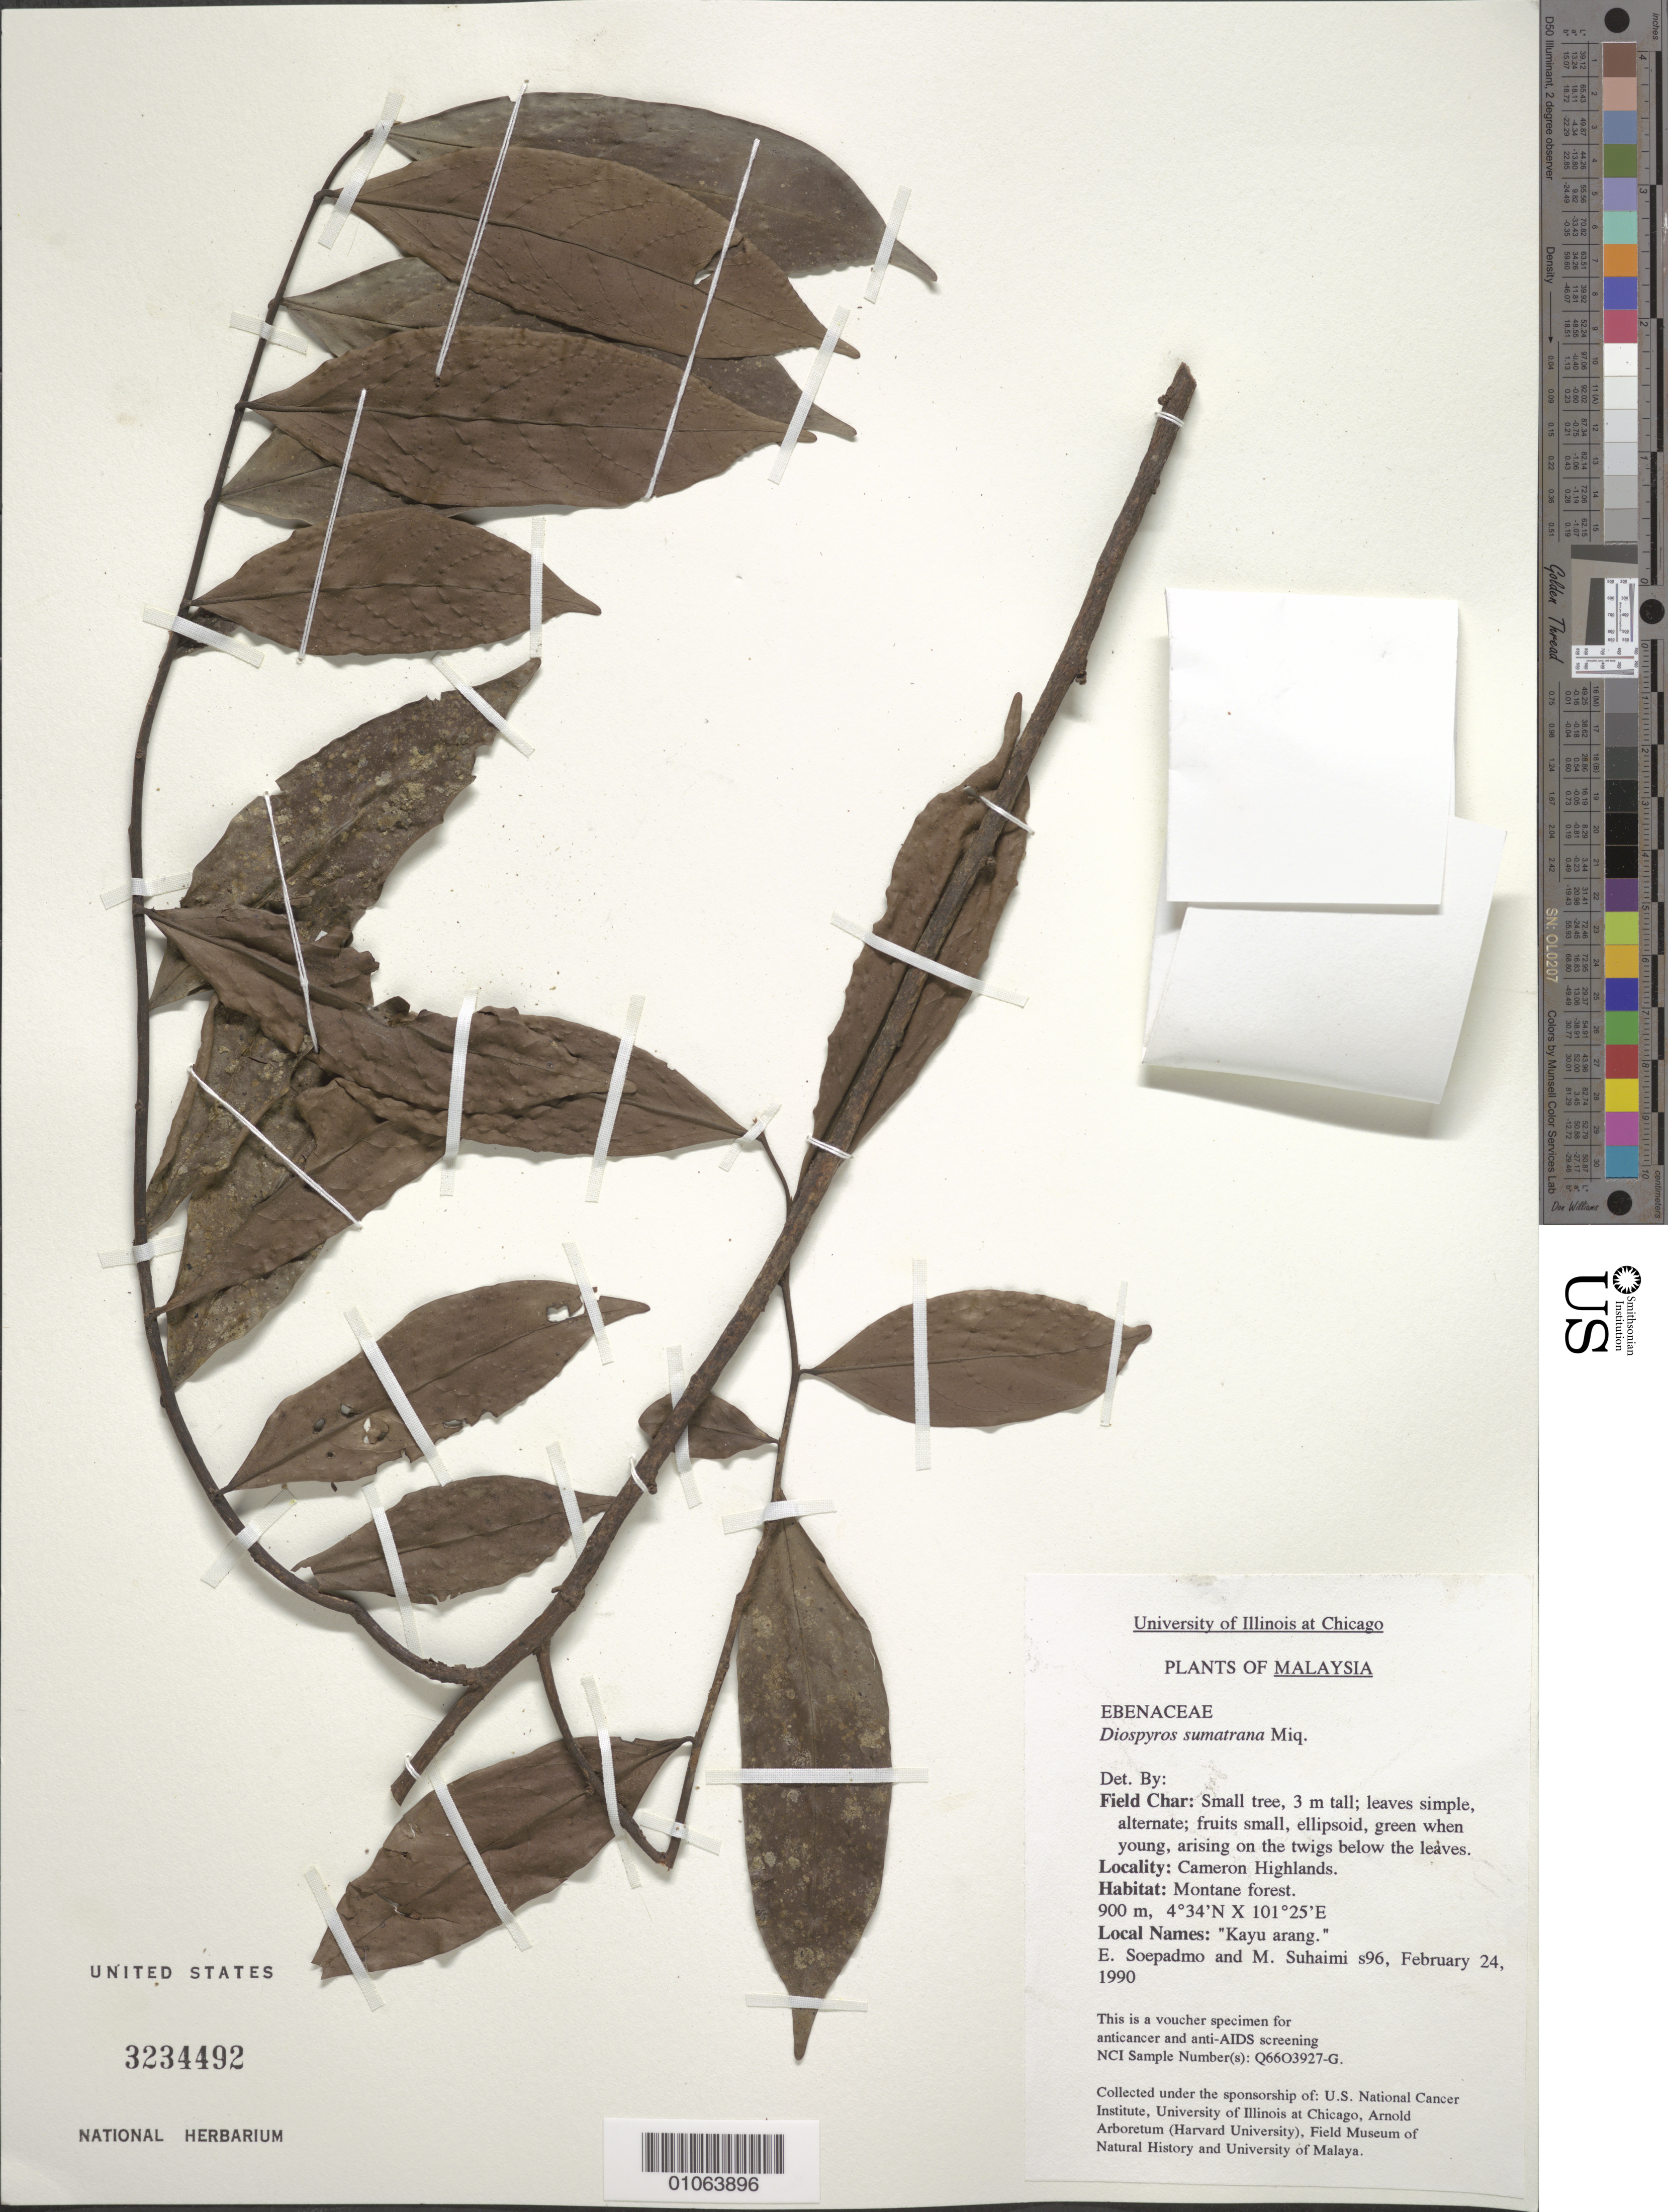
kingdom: Plantae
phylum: Tracheophyta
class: Magnoliopsida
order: Ericales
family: Ebenaceae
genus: Diospyros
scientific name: Diospyros sumatrana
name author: Miq.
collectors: E. Soepadmo & M. Suhaimi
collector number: s96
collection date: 1990-02-24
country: Malaysia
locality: Cameron Highlands.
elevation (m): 900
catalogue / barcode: US 3234492